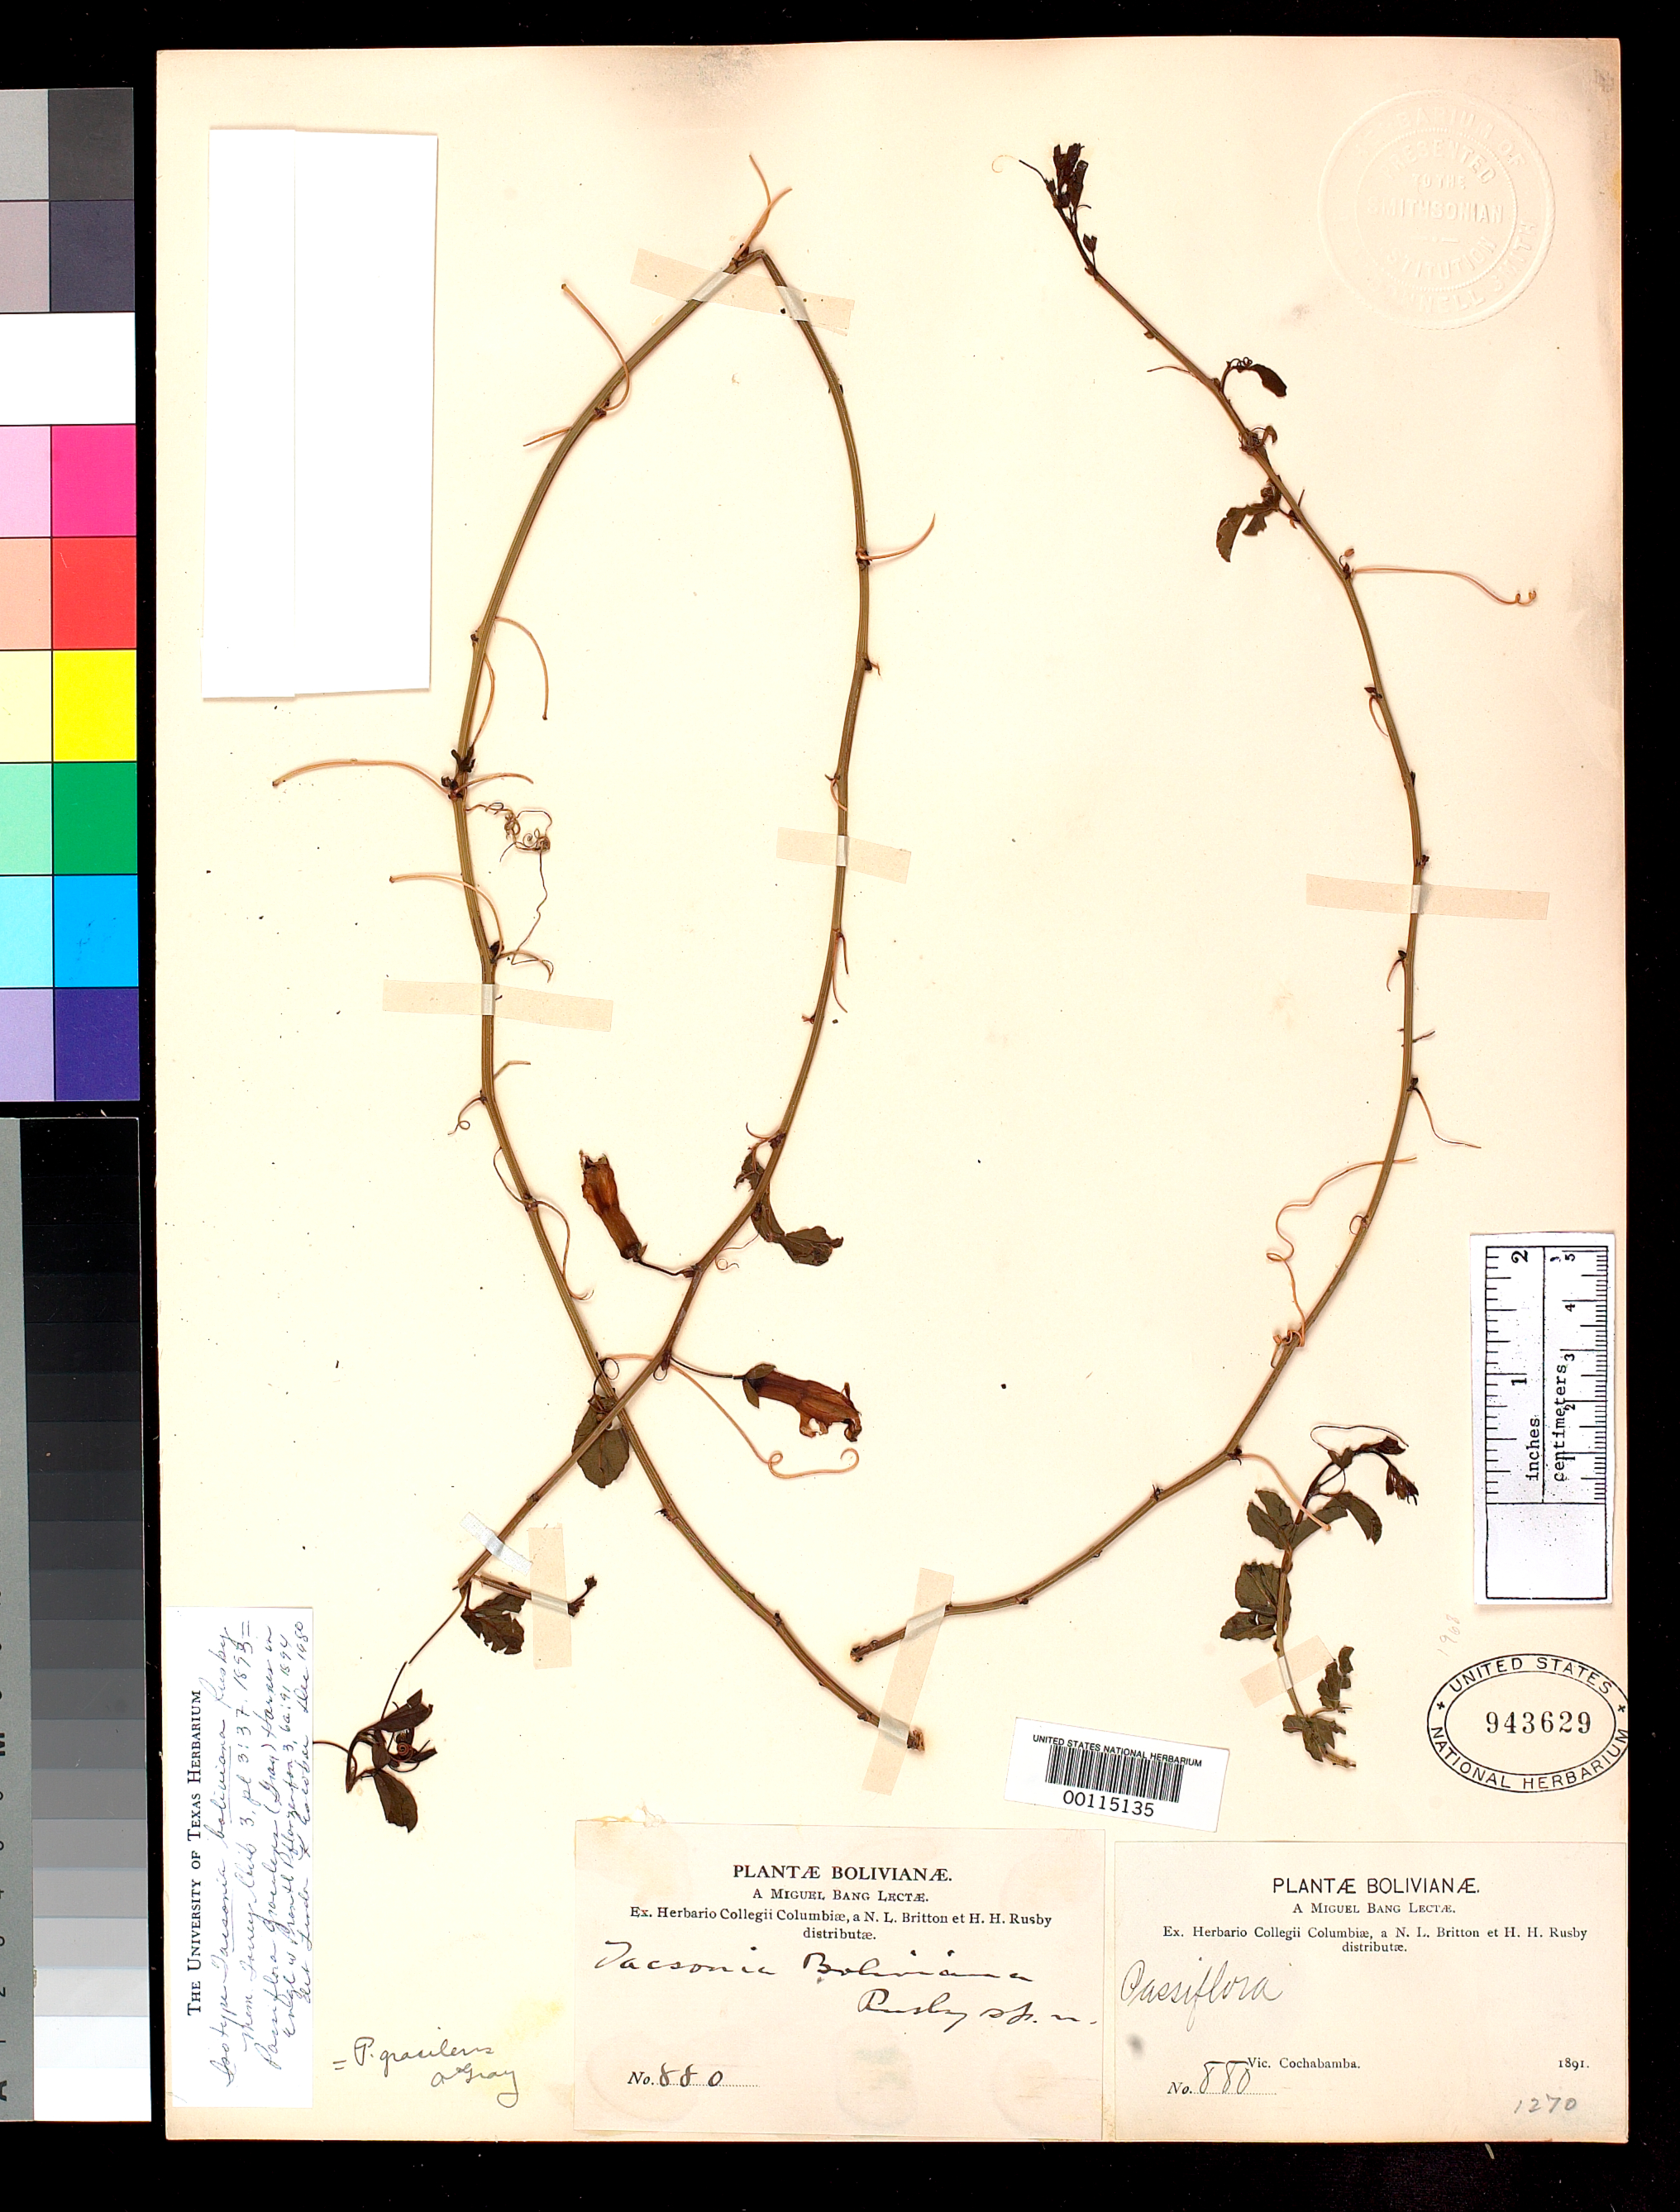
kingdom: Plantae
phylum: Tracheophyta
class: Magnoliopsida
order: Malpighiales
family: Passifloraceae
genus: Tacsonia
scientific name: Tacsonia boliviana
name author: Rusby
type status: Isotype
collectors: M. Bang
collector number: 880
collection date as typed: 1891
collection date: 1891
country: Bolivia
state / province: Cochabamba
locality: Vicinity of Cochabamba.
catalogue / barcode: US 943629